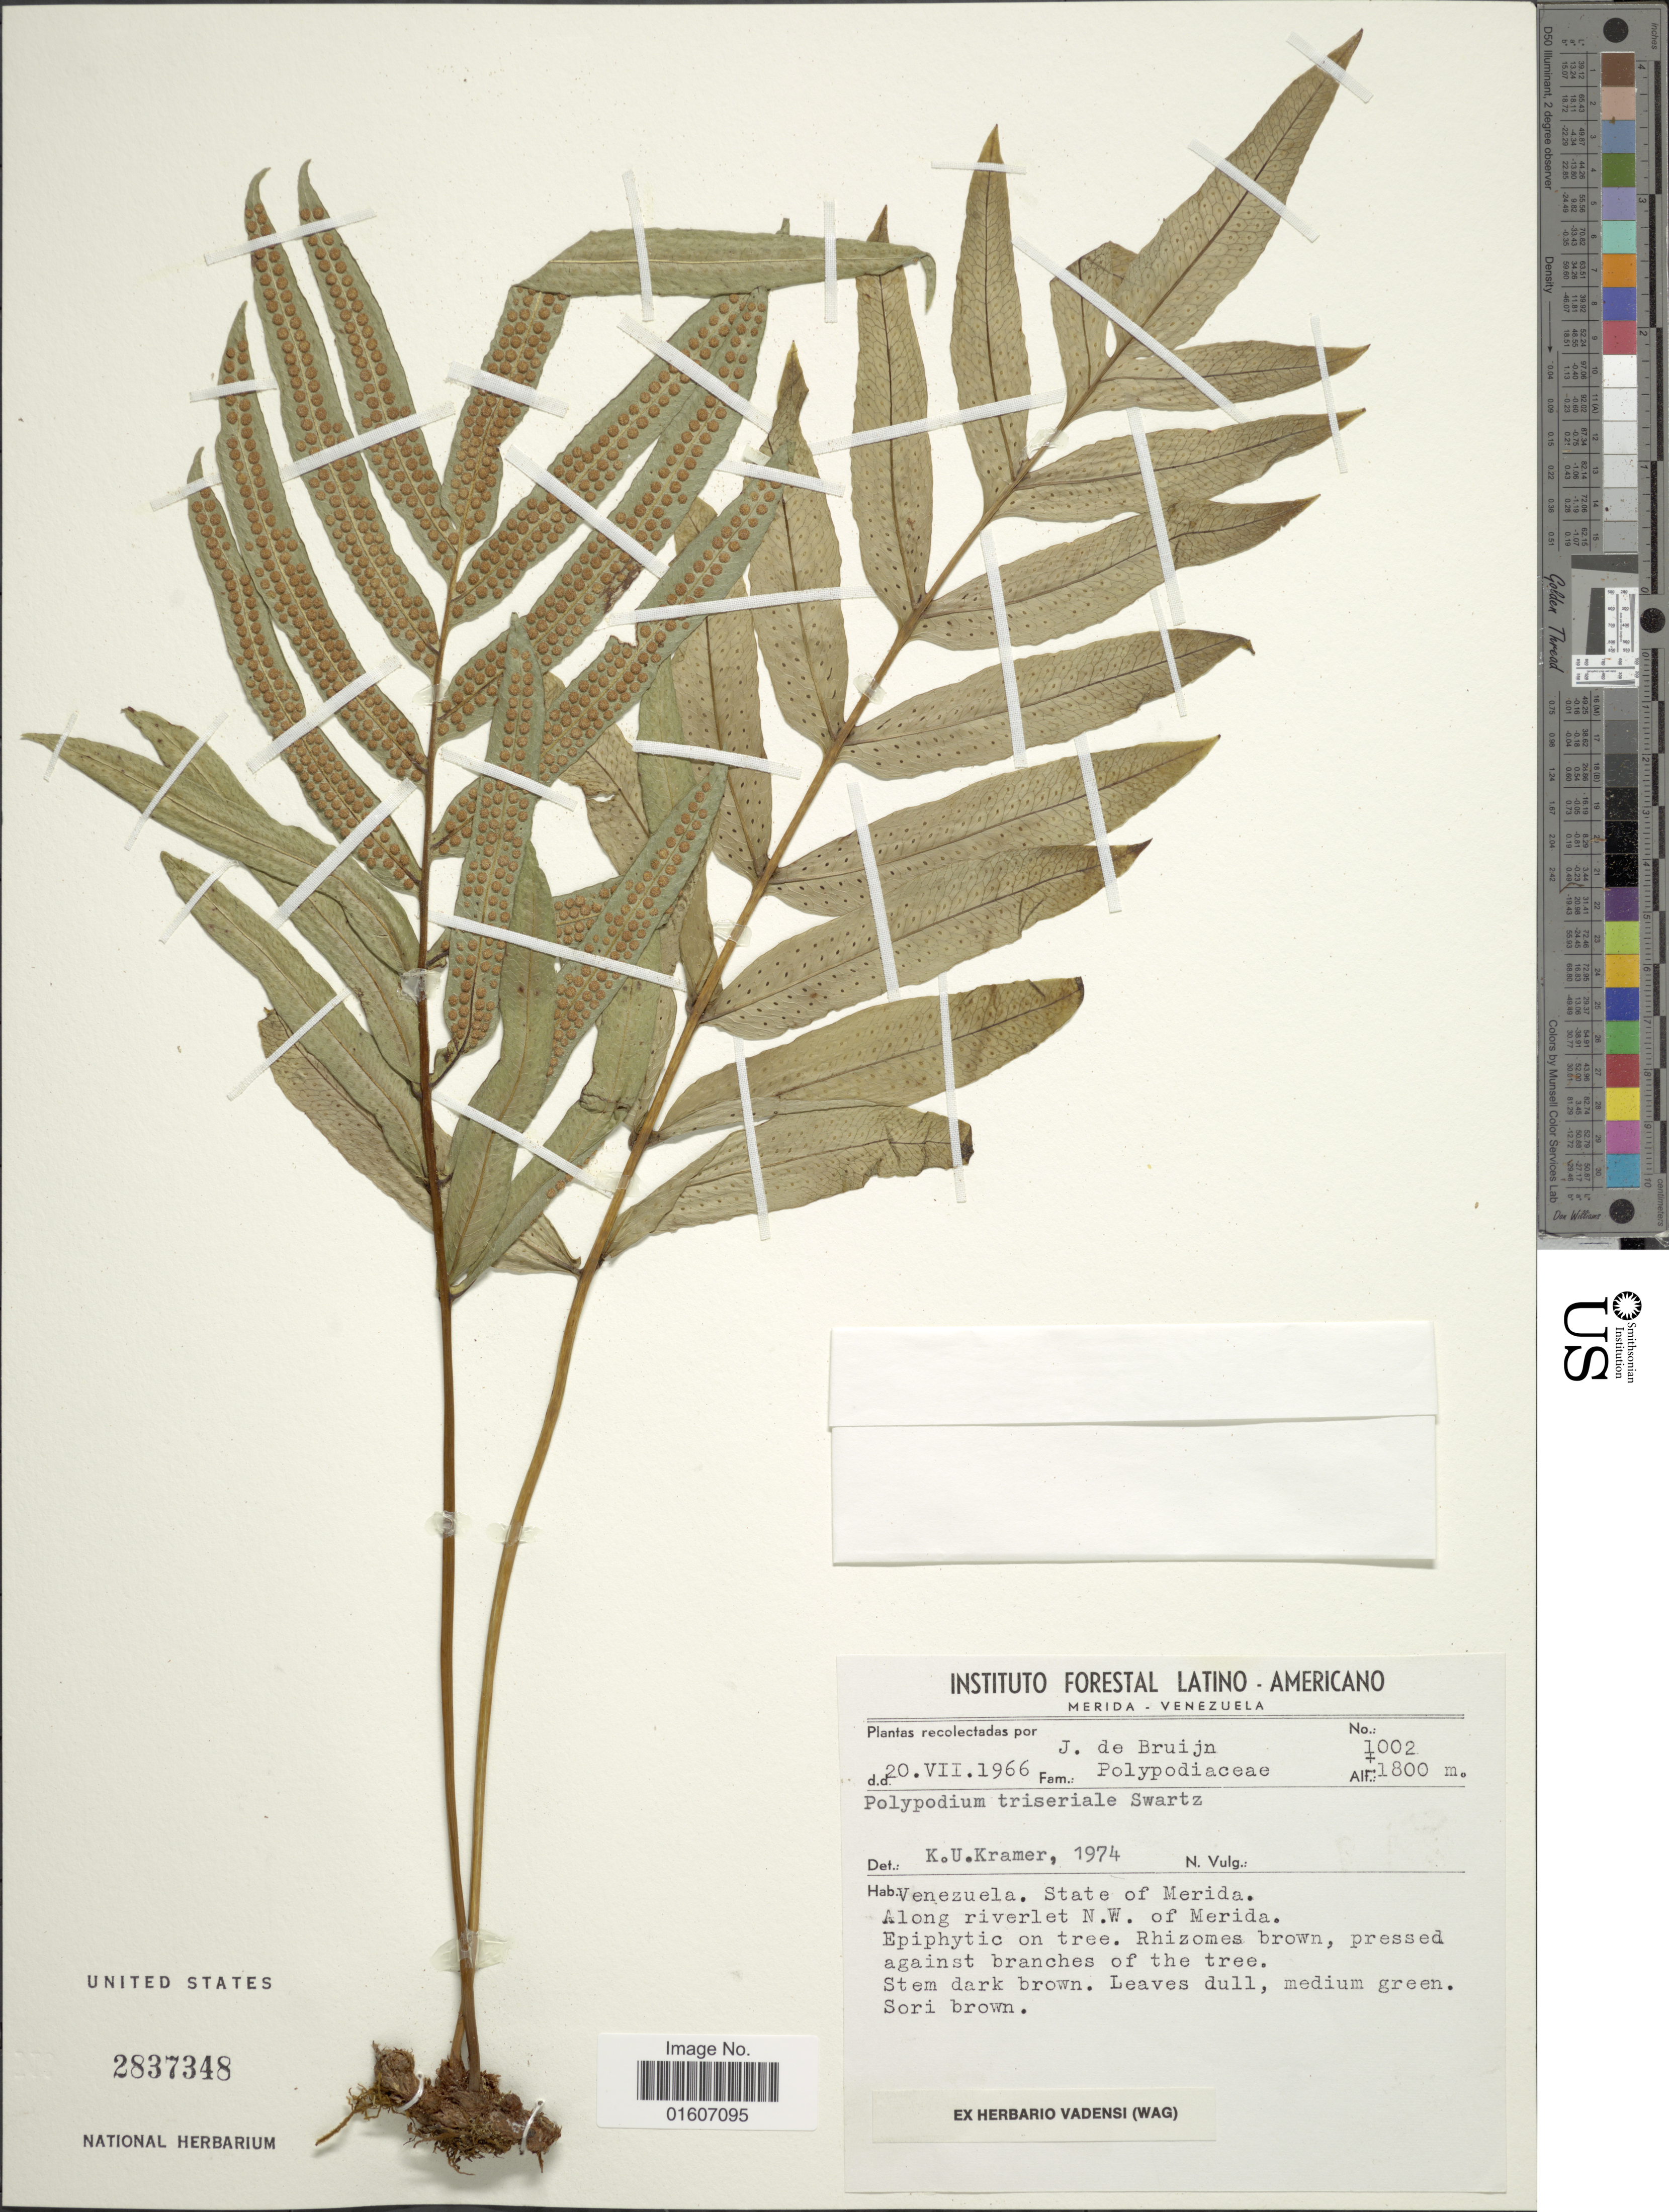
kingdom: Plantae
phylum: Tracheophyta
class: Polypodiopsida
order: Polypodiales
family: Polypodiaceae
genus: Serpocaulon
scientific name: Serpocaulon triseriale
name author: (Sw.) A.R. Sm.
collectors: J. Bruijn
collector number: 1002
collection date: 1966-06-20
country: Venezuela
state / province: Mérida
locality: Along riverlet N.W. of Merida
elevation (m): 1800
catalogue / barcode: US 2837348